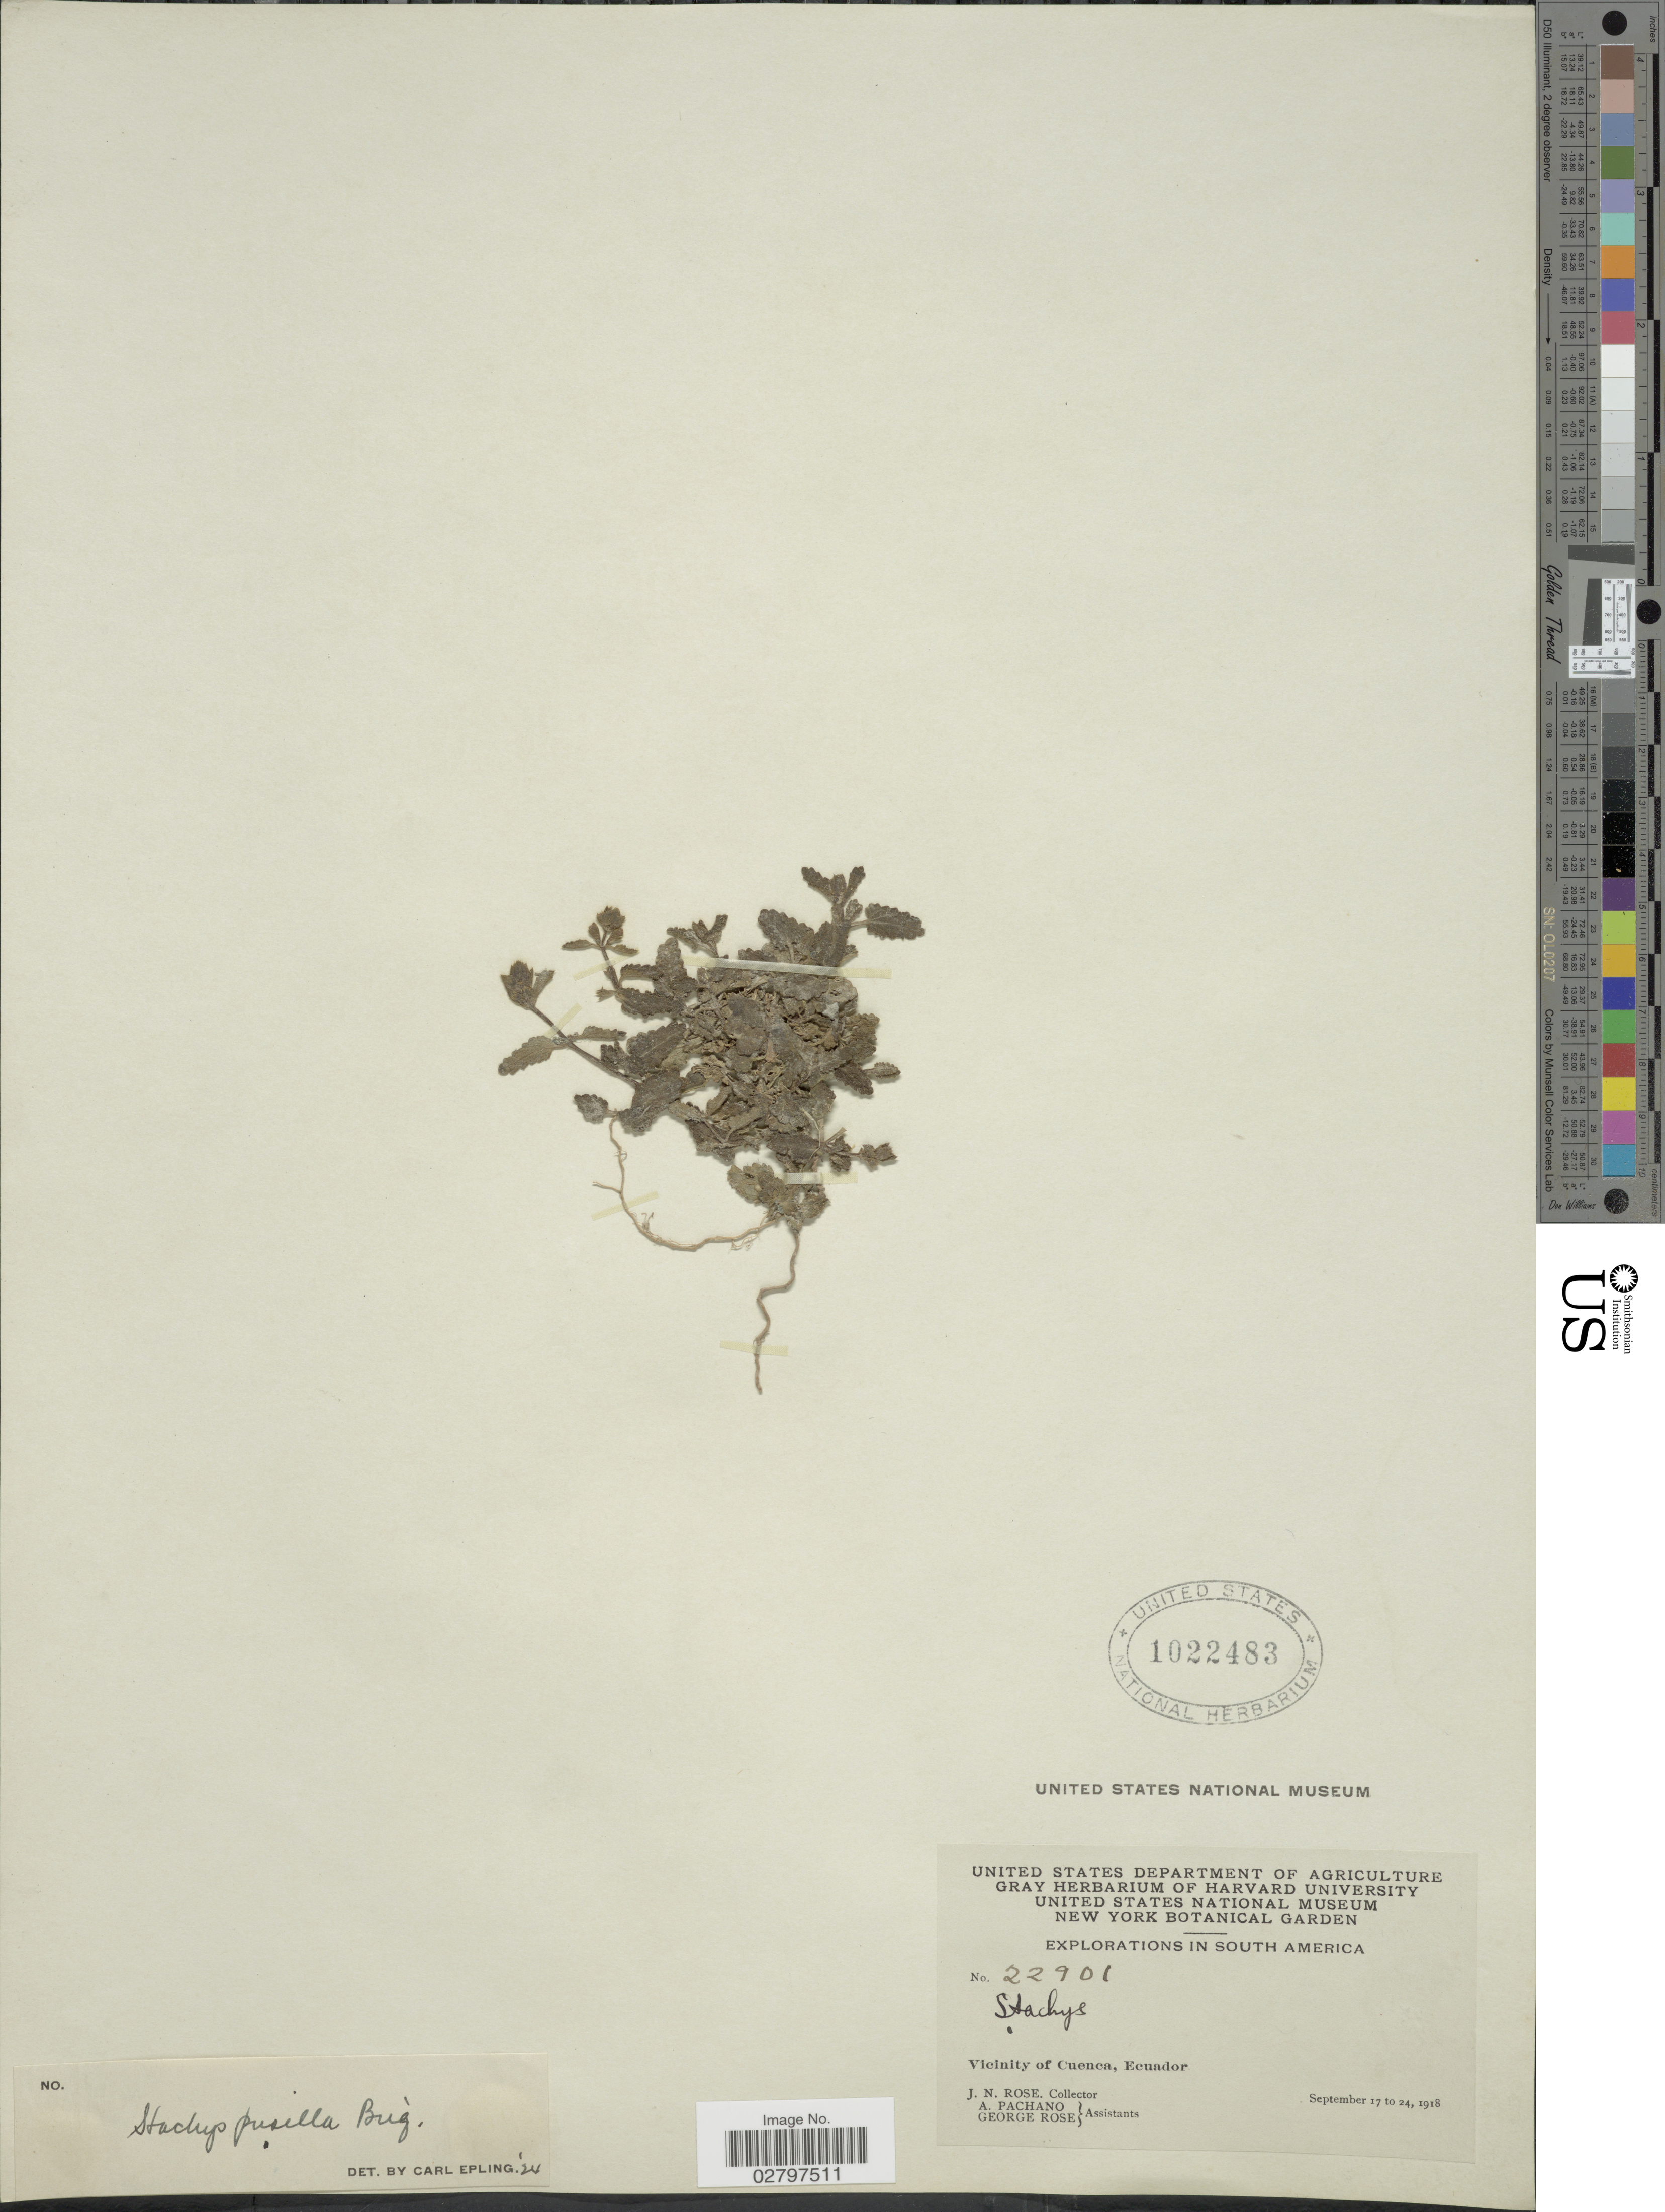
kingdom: Plantae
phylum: Tracheophyta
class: Magnoliopsida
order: Lamiales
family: Lamiaceae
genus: Stachys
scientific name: Stachys pusilla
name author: (Wedd.) Briq.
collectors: J. N. Rose, A. Pachano & G. Rose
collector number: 22901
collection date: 1918-09-17/1918-09-24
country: Ecuador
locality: Vicinity of Cuenca.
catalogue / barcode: US 1022483